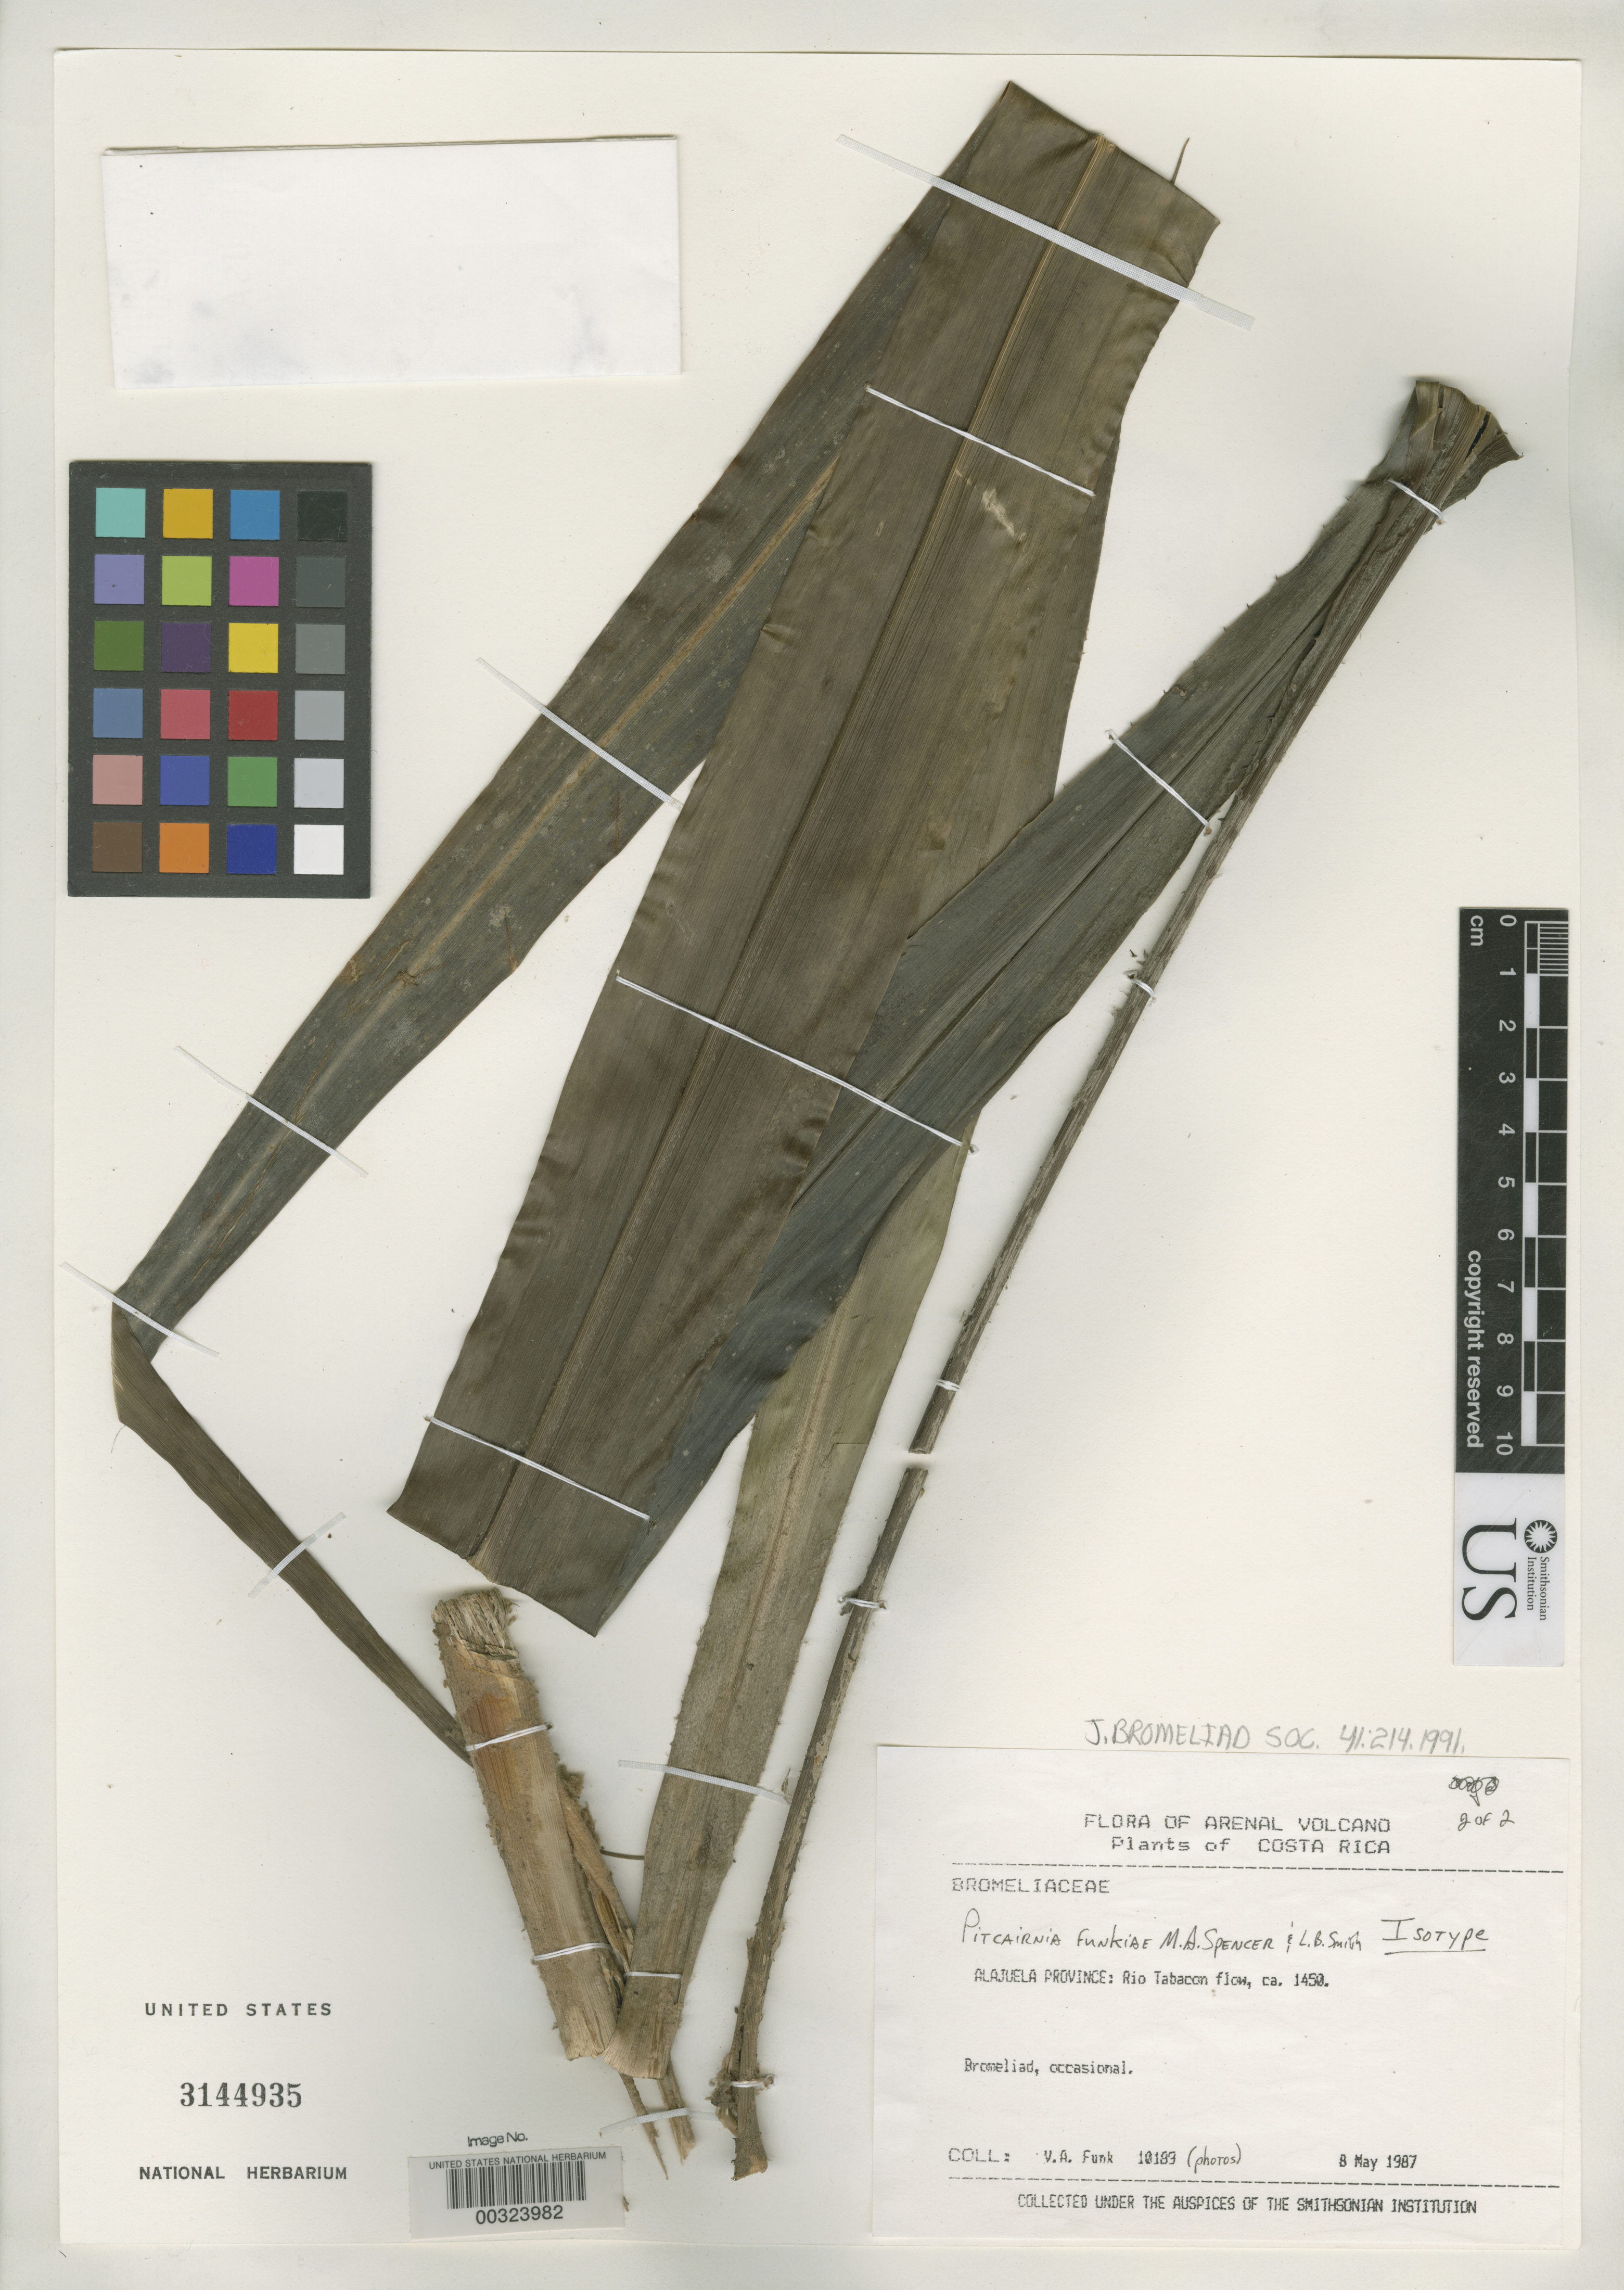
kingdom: Plantae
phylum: Tracheophyta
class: Liliopsida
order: Poales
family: Bromeliaceae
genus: Pitcairnia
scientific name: Pitcairnia funkiae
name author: M.A. Spencer & L.B. Sm.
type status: Isotype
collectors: V. Funk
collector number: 10189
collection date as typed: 08 May 1987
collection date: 1987-05-08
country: Costa Rica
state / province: Alajuela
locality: Rio Tabacon flow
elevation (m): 1450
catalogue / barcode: US 3144935